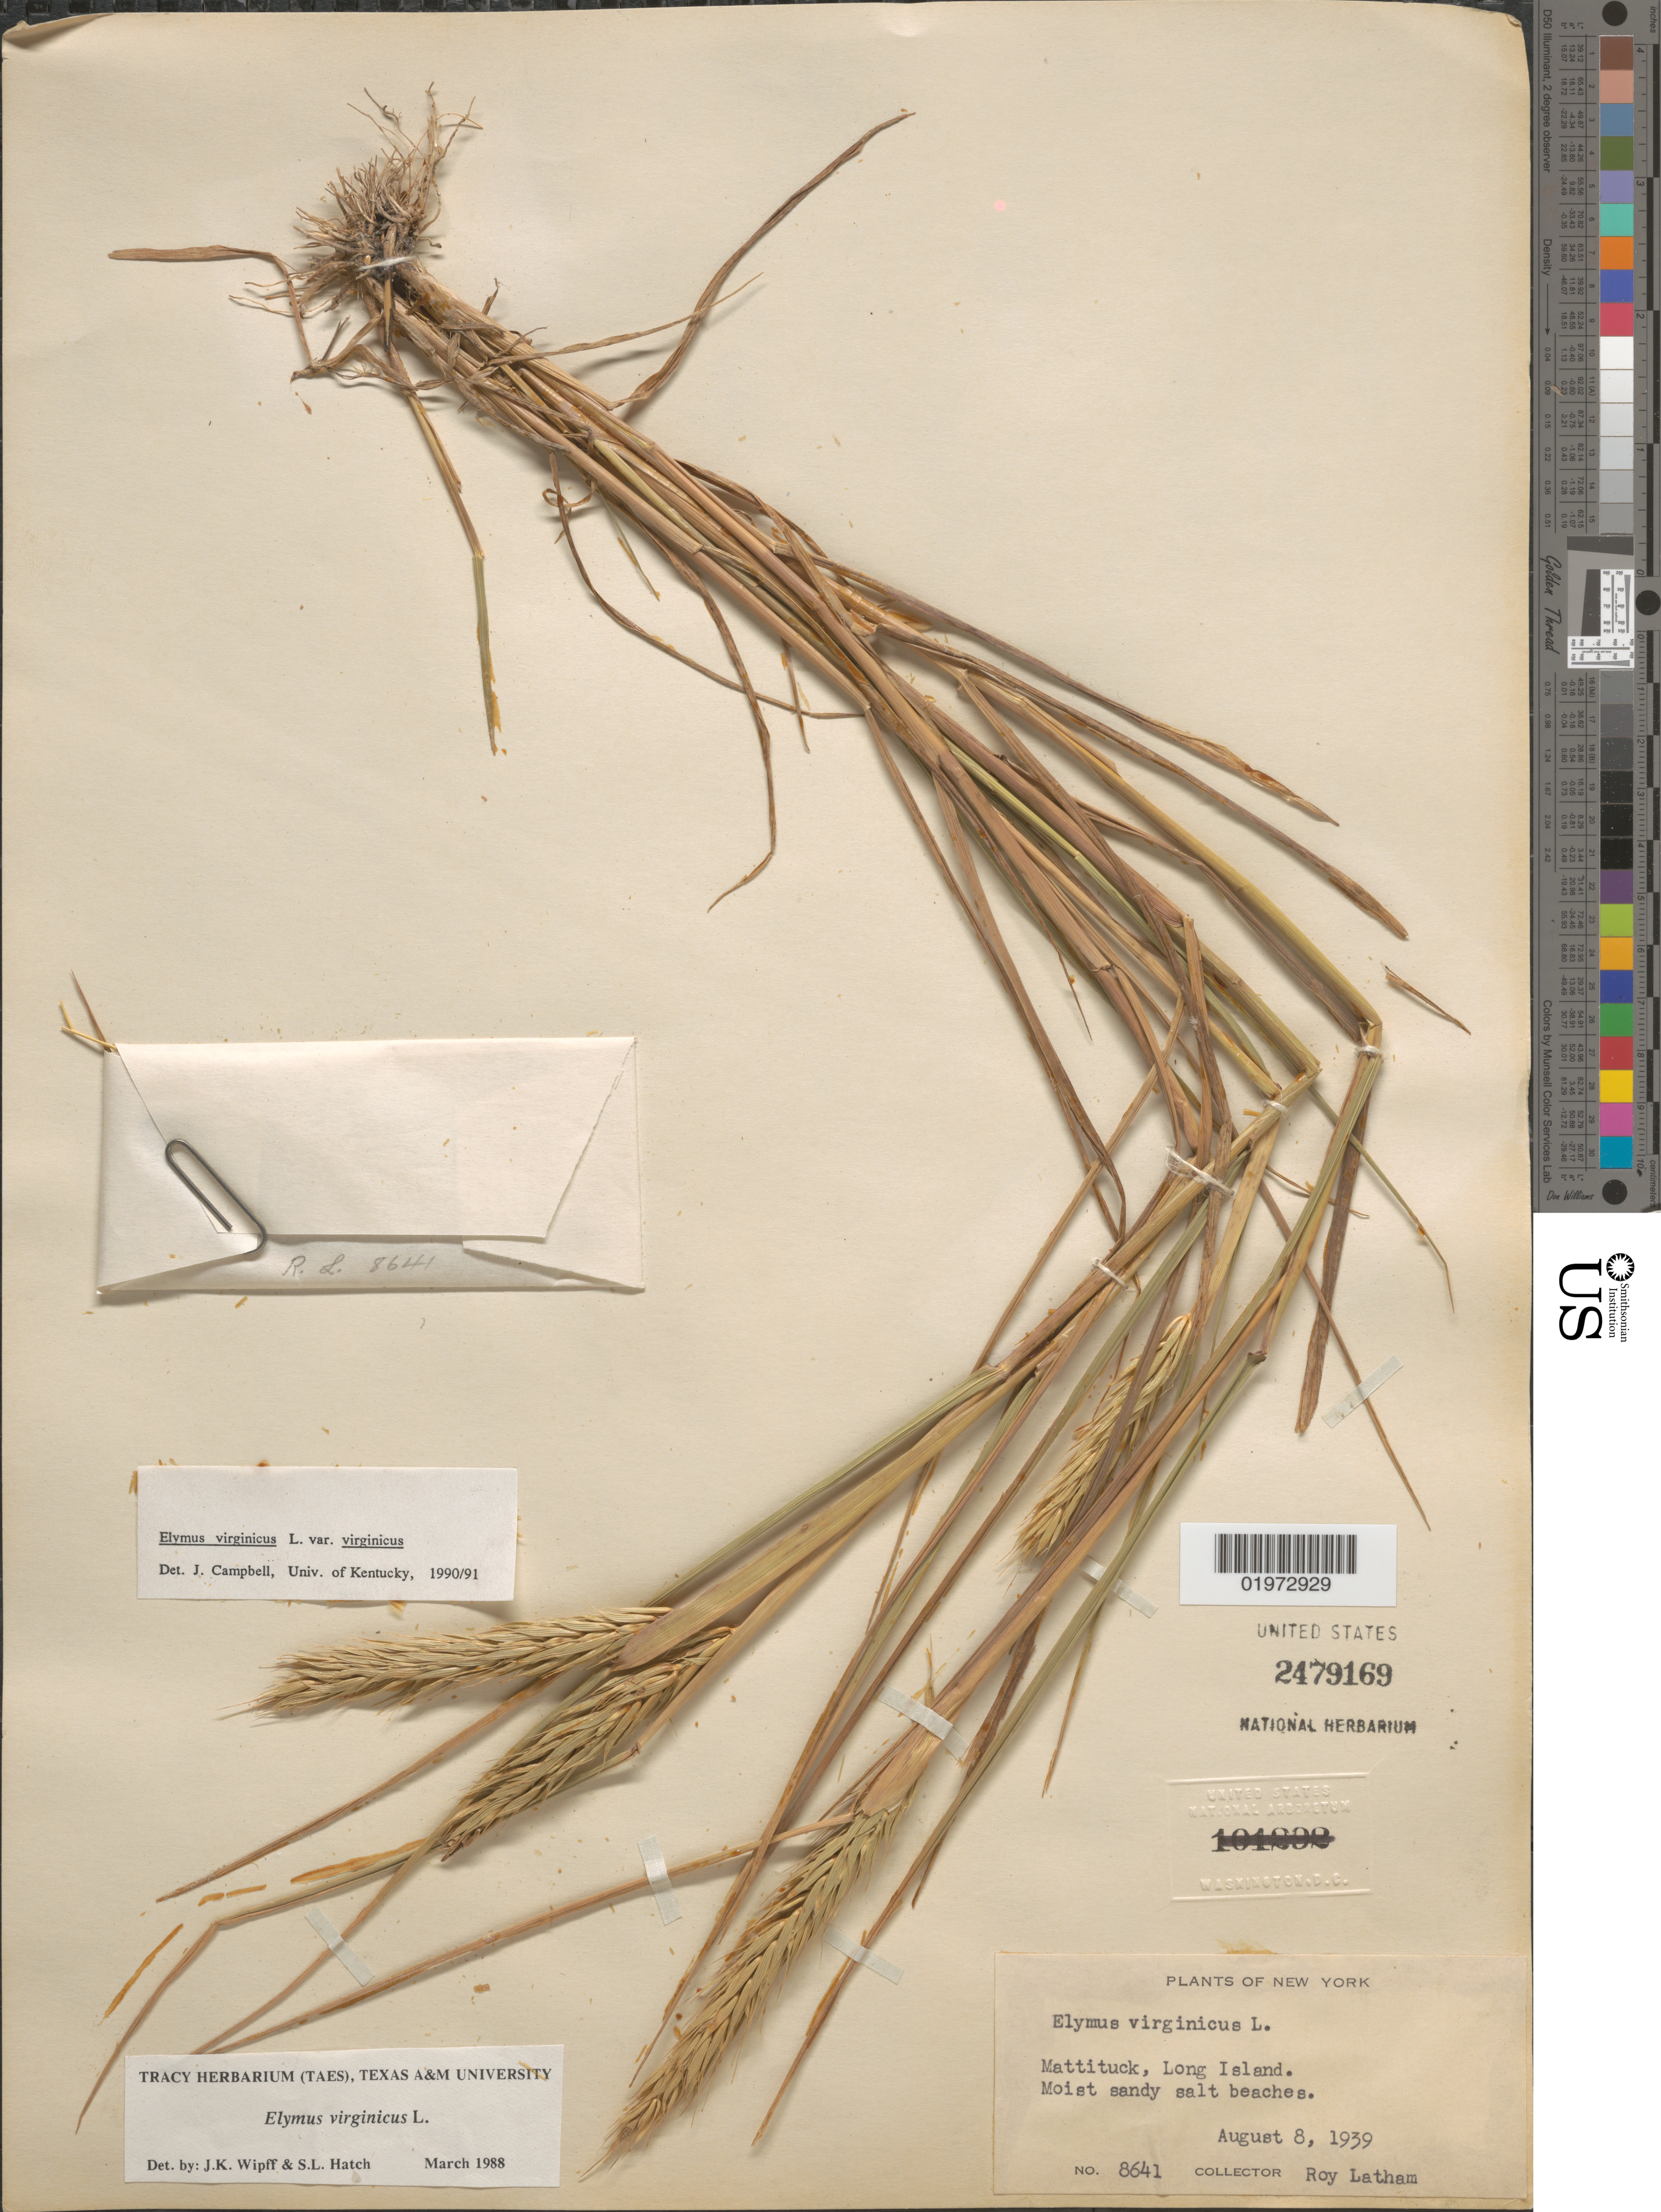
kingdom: Plantae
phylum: Tracheophyta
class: Liliopsida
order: Poales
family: Poaceae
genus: Elymus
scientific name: Elymus virginicus var. halophilus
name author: L.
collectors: R. Latham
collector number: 8641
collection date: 1939-08-08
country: United States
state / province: New York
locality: Mattituck, Long Island.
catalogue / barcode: US 2479169